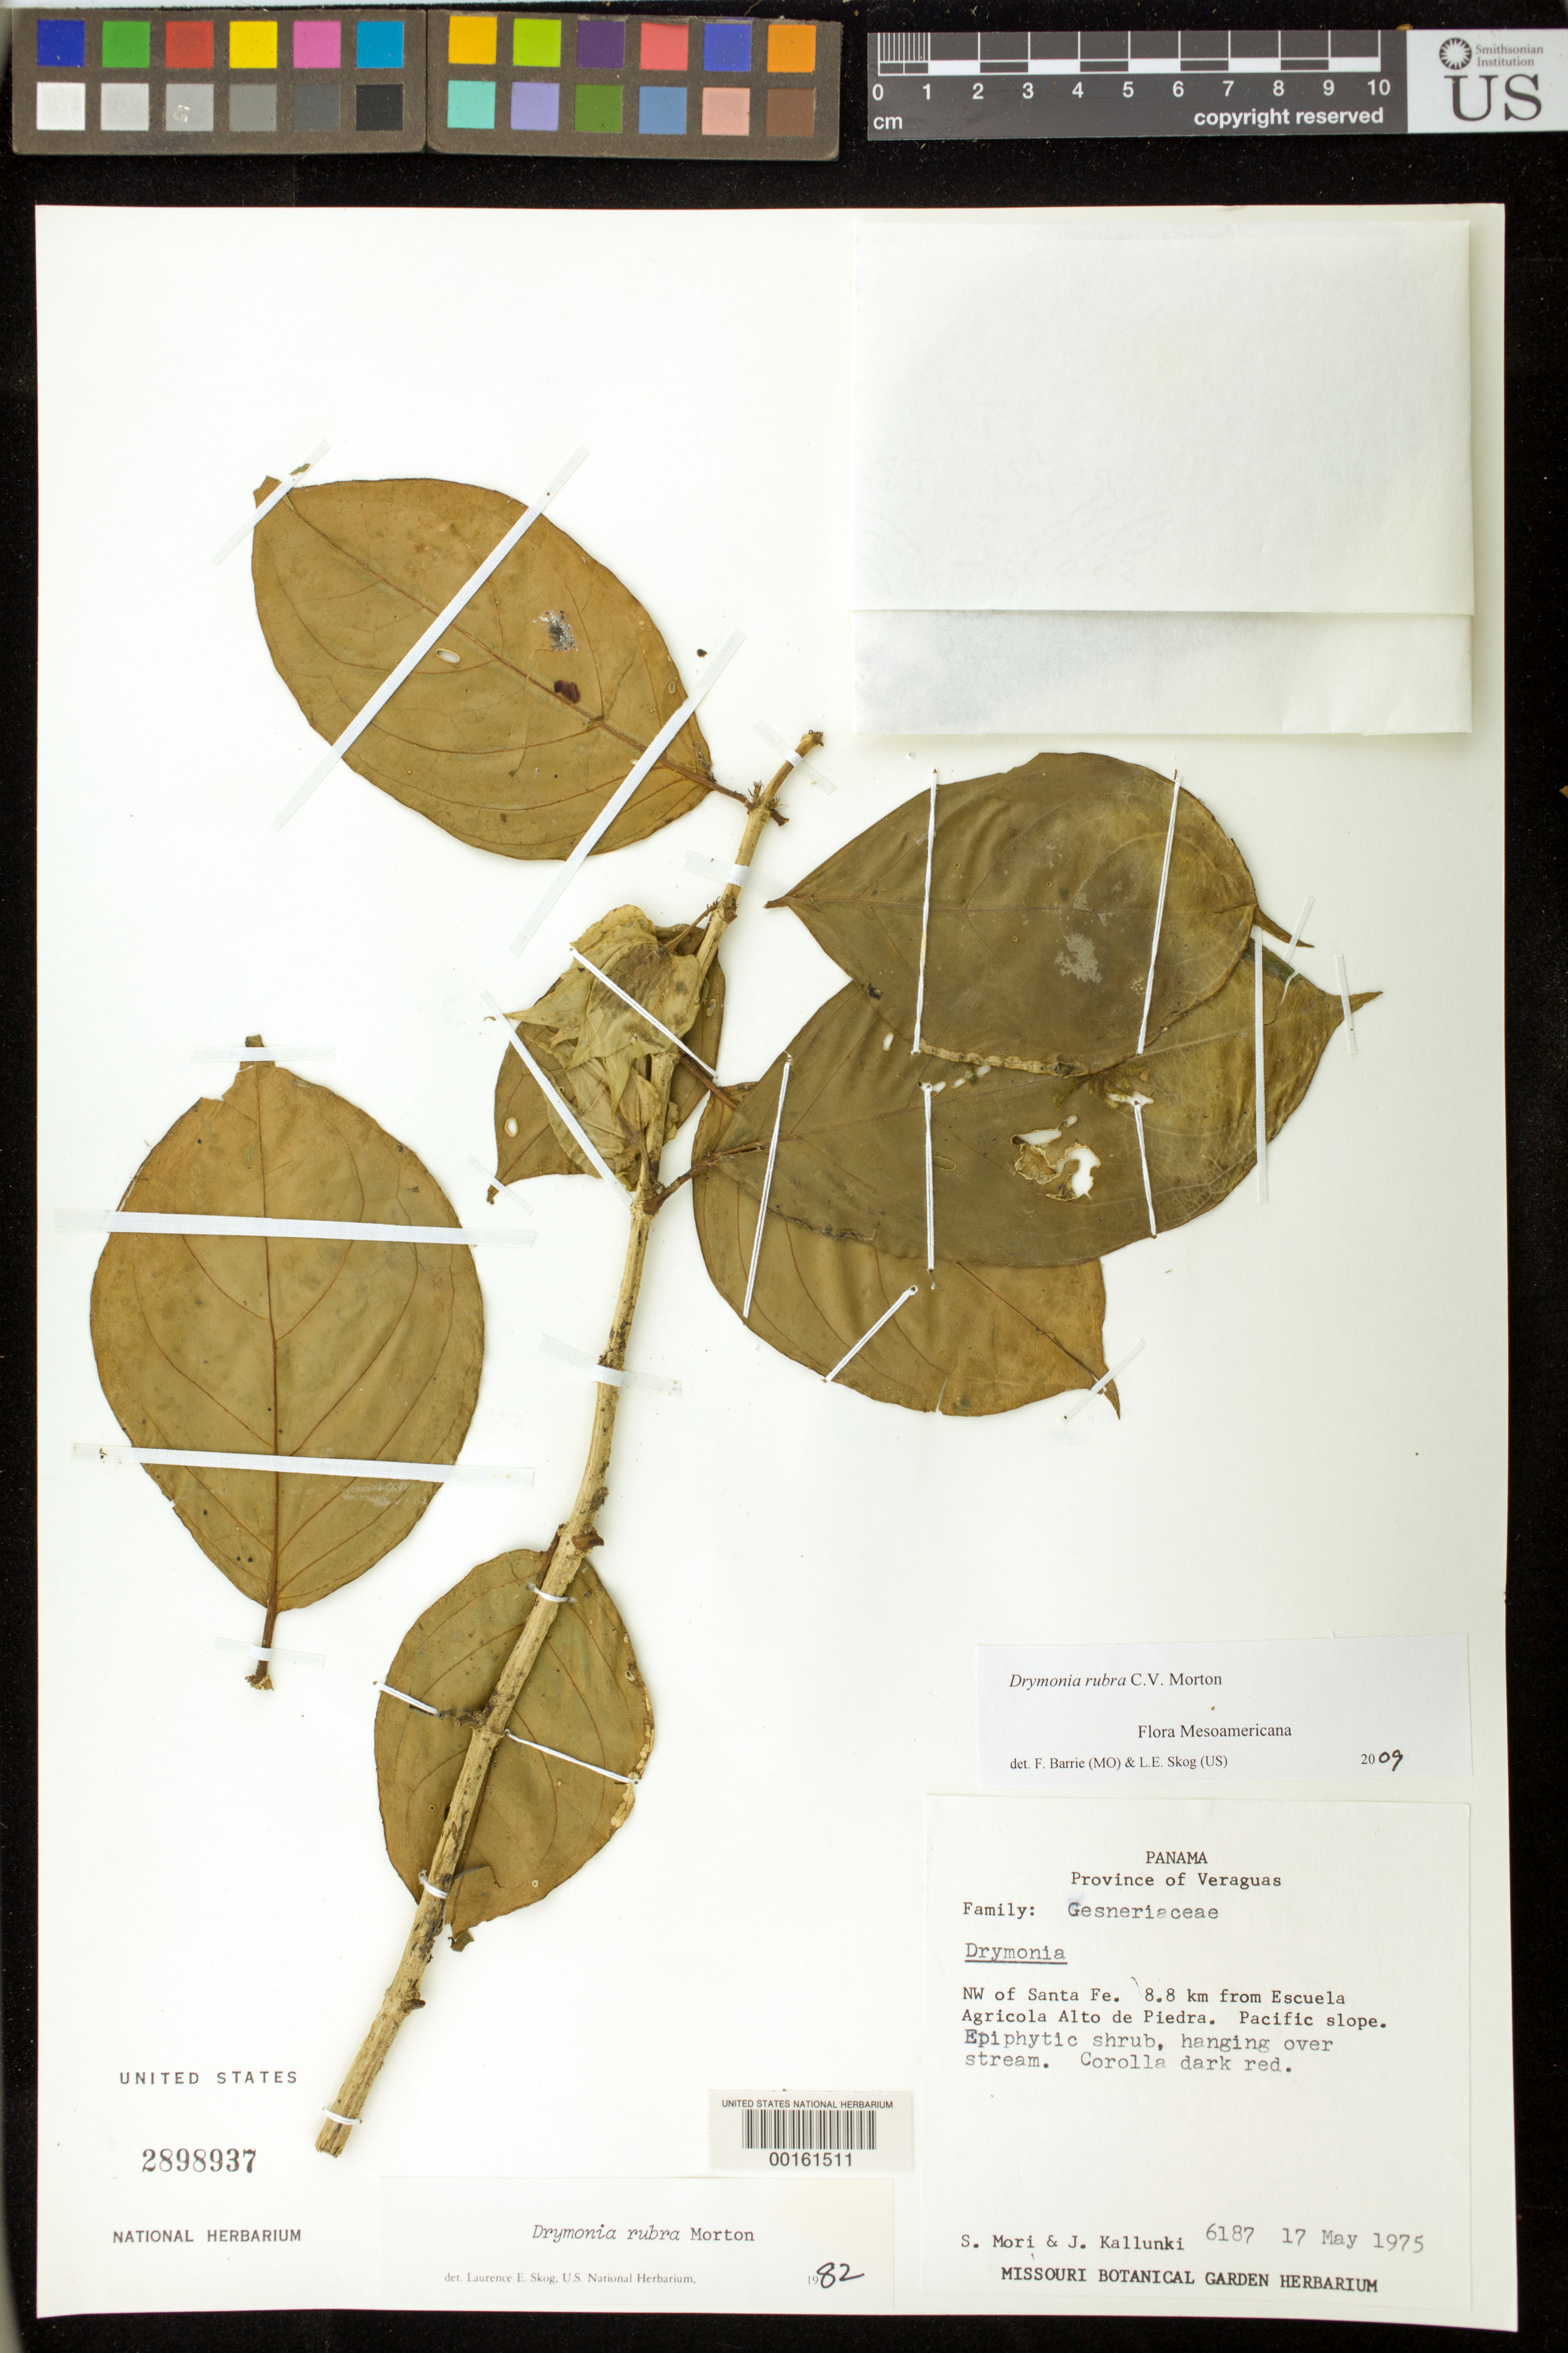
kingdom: Plantae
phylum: Tracheophyta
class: Magnoliopsida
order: Lamiales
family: Gesneriaceae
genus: Drymonia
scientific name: Drymonia rubra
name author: C.V. Morton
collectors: S. Mori & J. Kallunki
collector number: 6187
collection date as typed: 17 May 1975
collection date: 1975-05-17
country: Panama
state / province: Veraguas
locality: NW of Santa Fe, 8.8 km from Escuela Agricola de Piedra, Pacific slope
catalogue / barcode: US 2898937